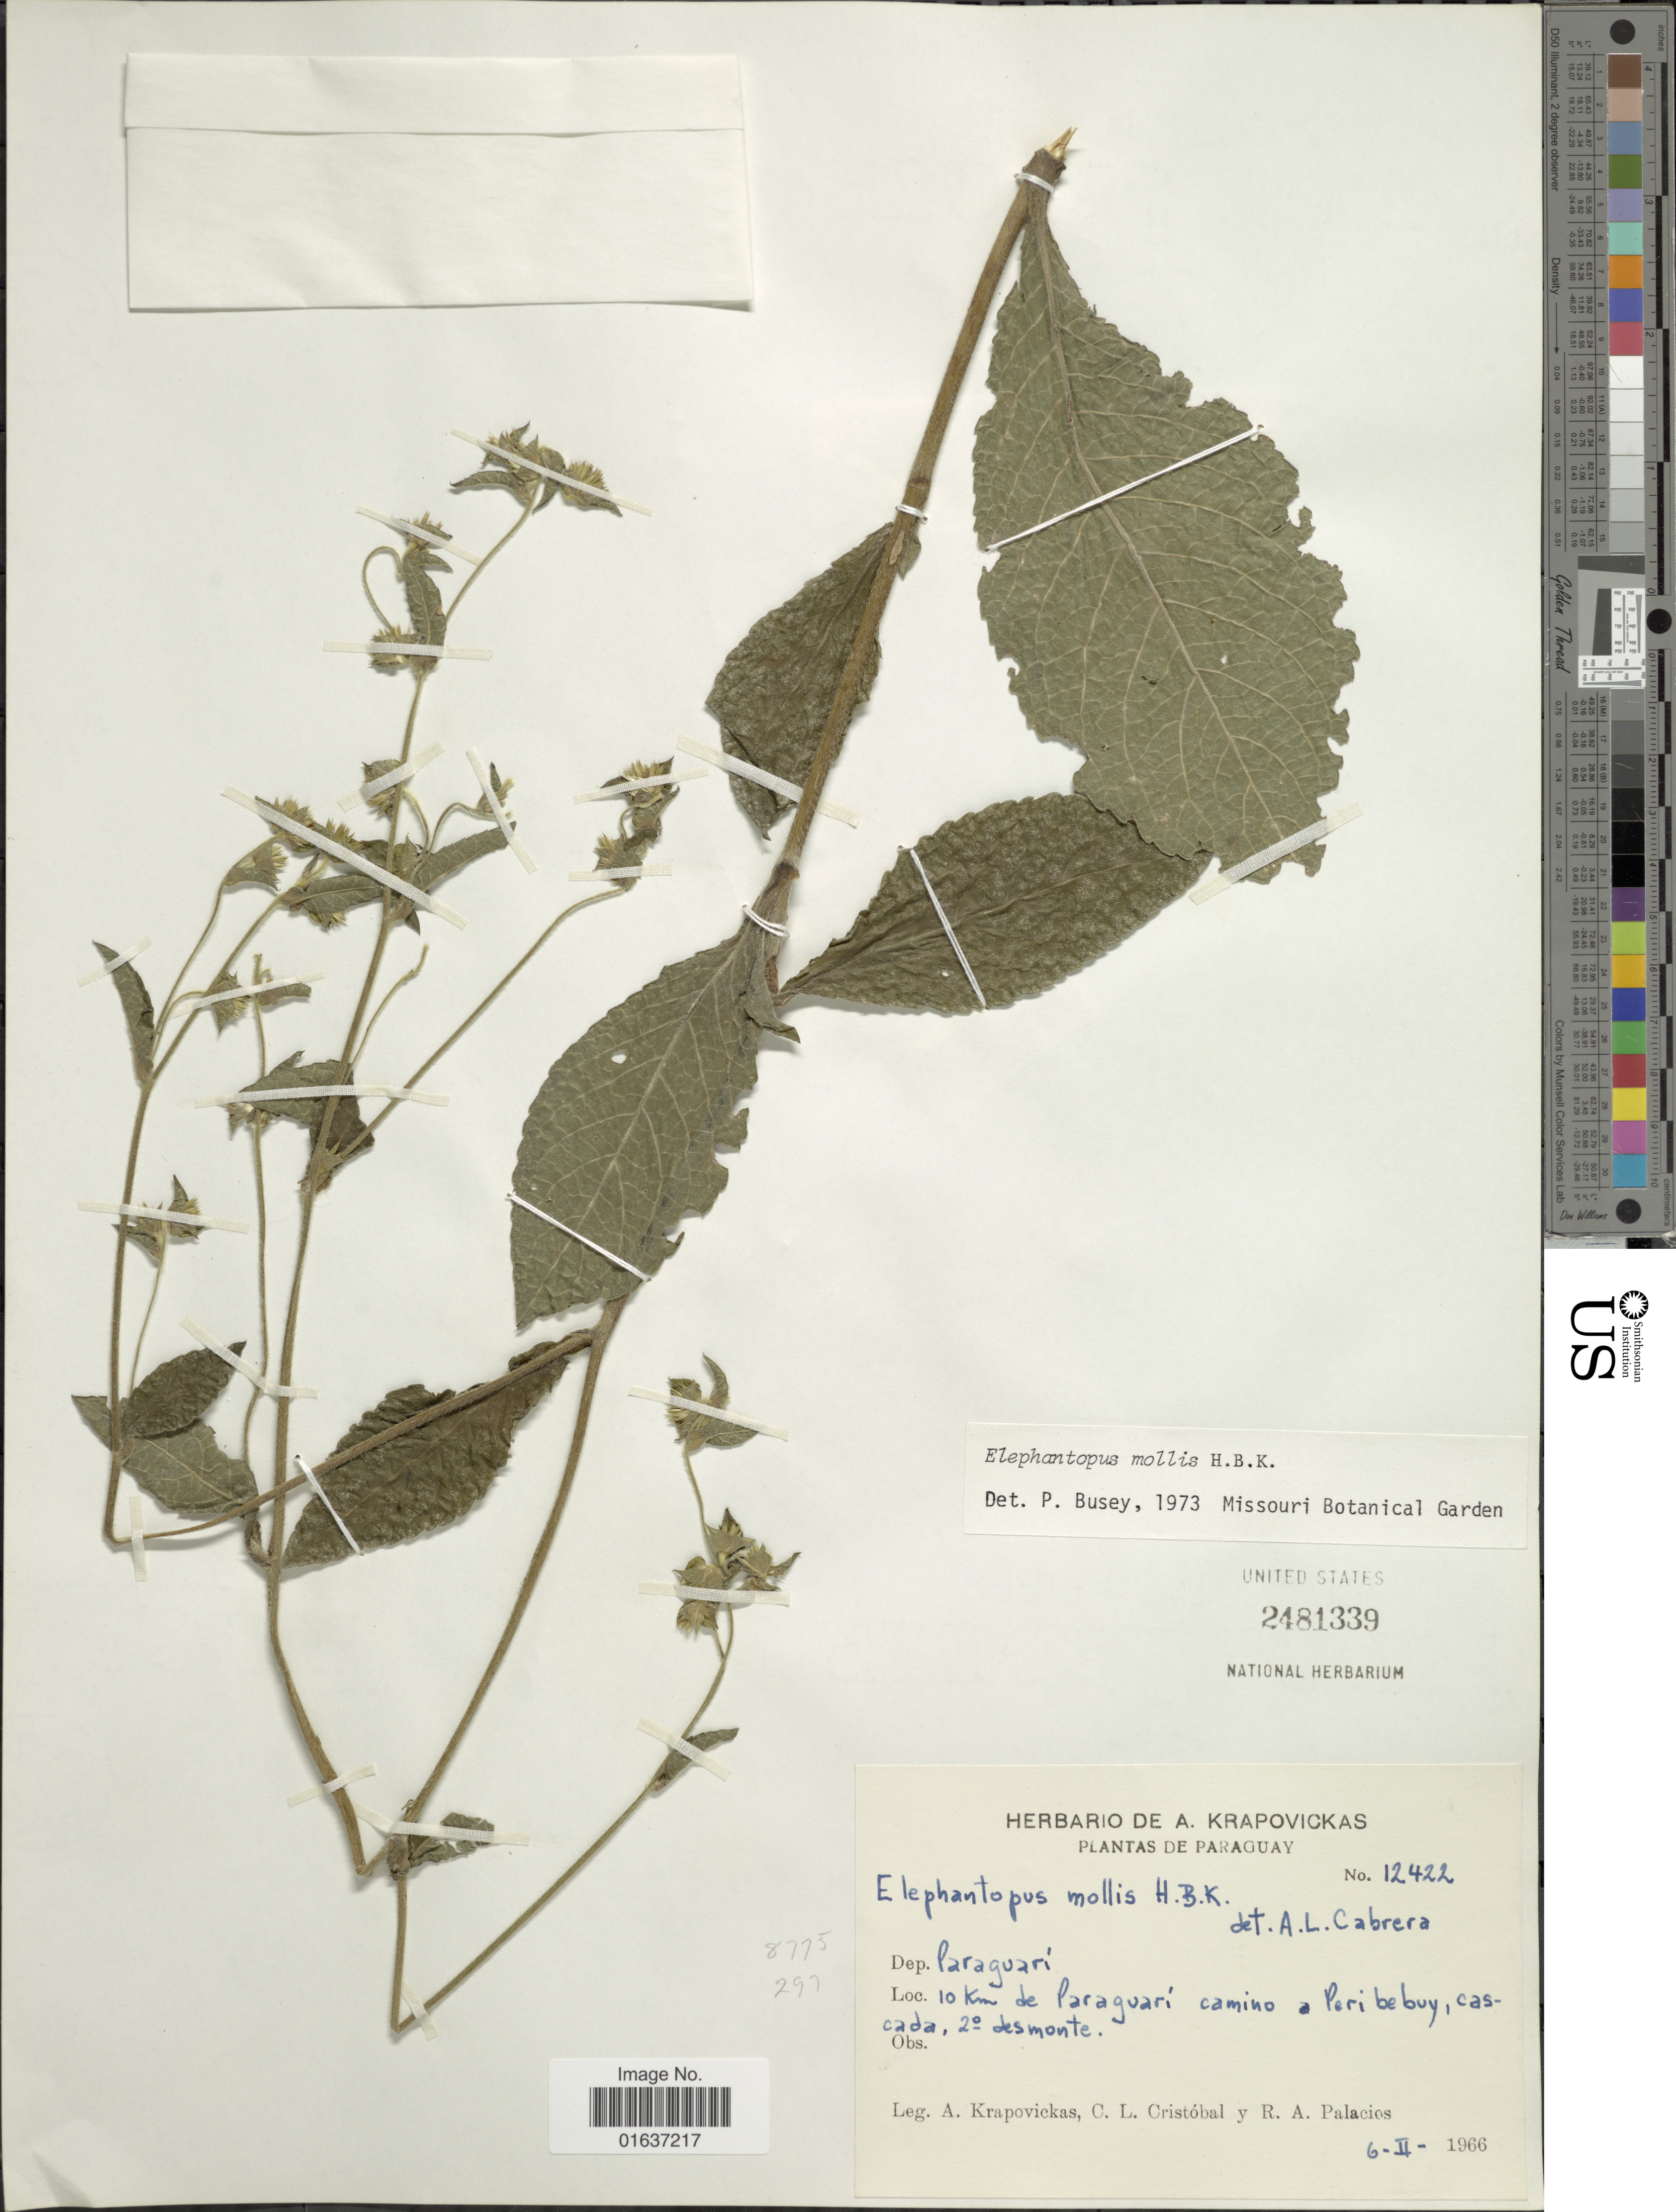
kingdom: Plantae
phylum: Tracheophyta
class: Magnoliopsida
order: Asterales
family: Asteraceae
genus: Elephantopus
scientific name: Elephantopus mollis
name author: Kunth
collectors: A. Krapovickas, C. L. Cristóbal & R. Palacios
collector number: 12422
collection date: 1966-02-06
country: Paraguay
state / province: Paraguari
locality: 10 Km de Paraguarí camino a Peribebuy, cascada, 2° desmonte.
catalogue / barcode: US 2481339